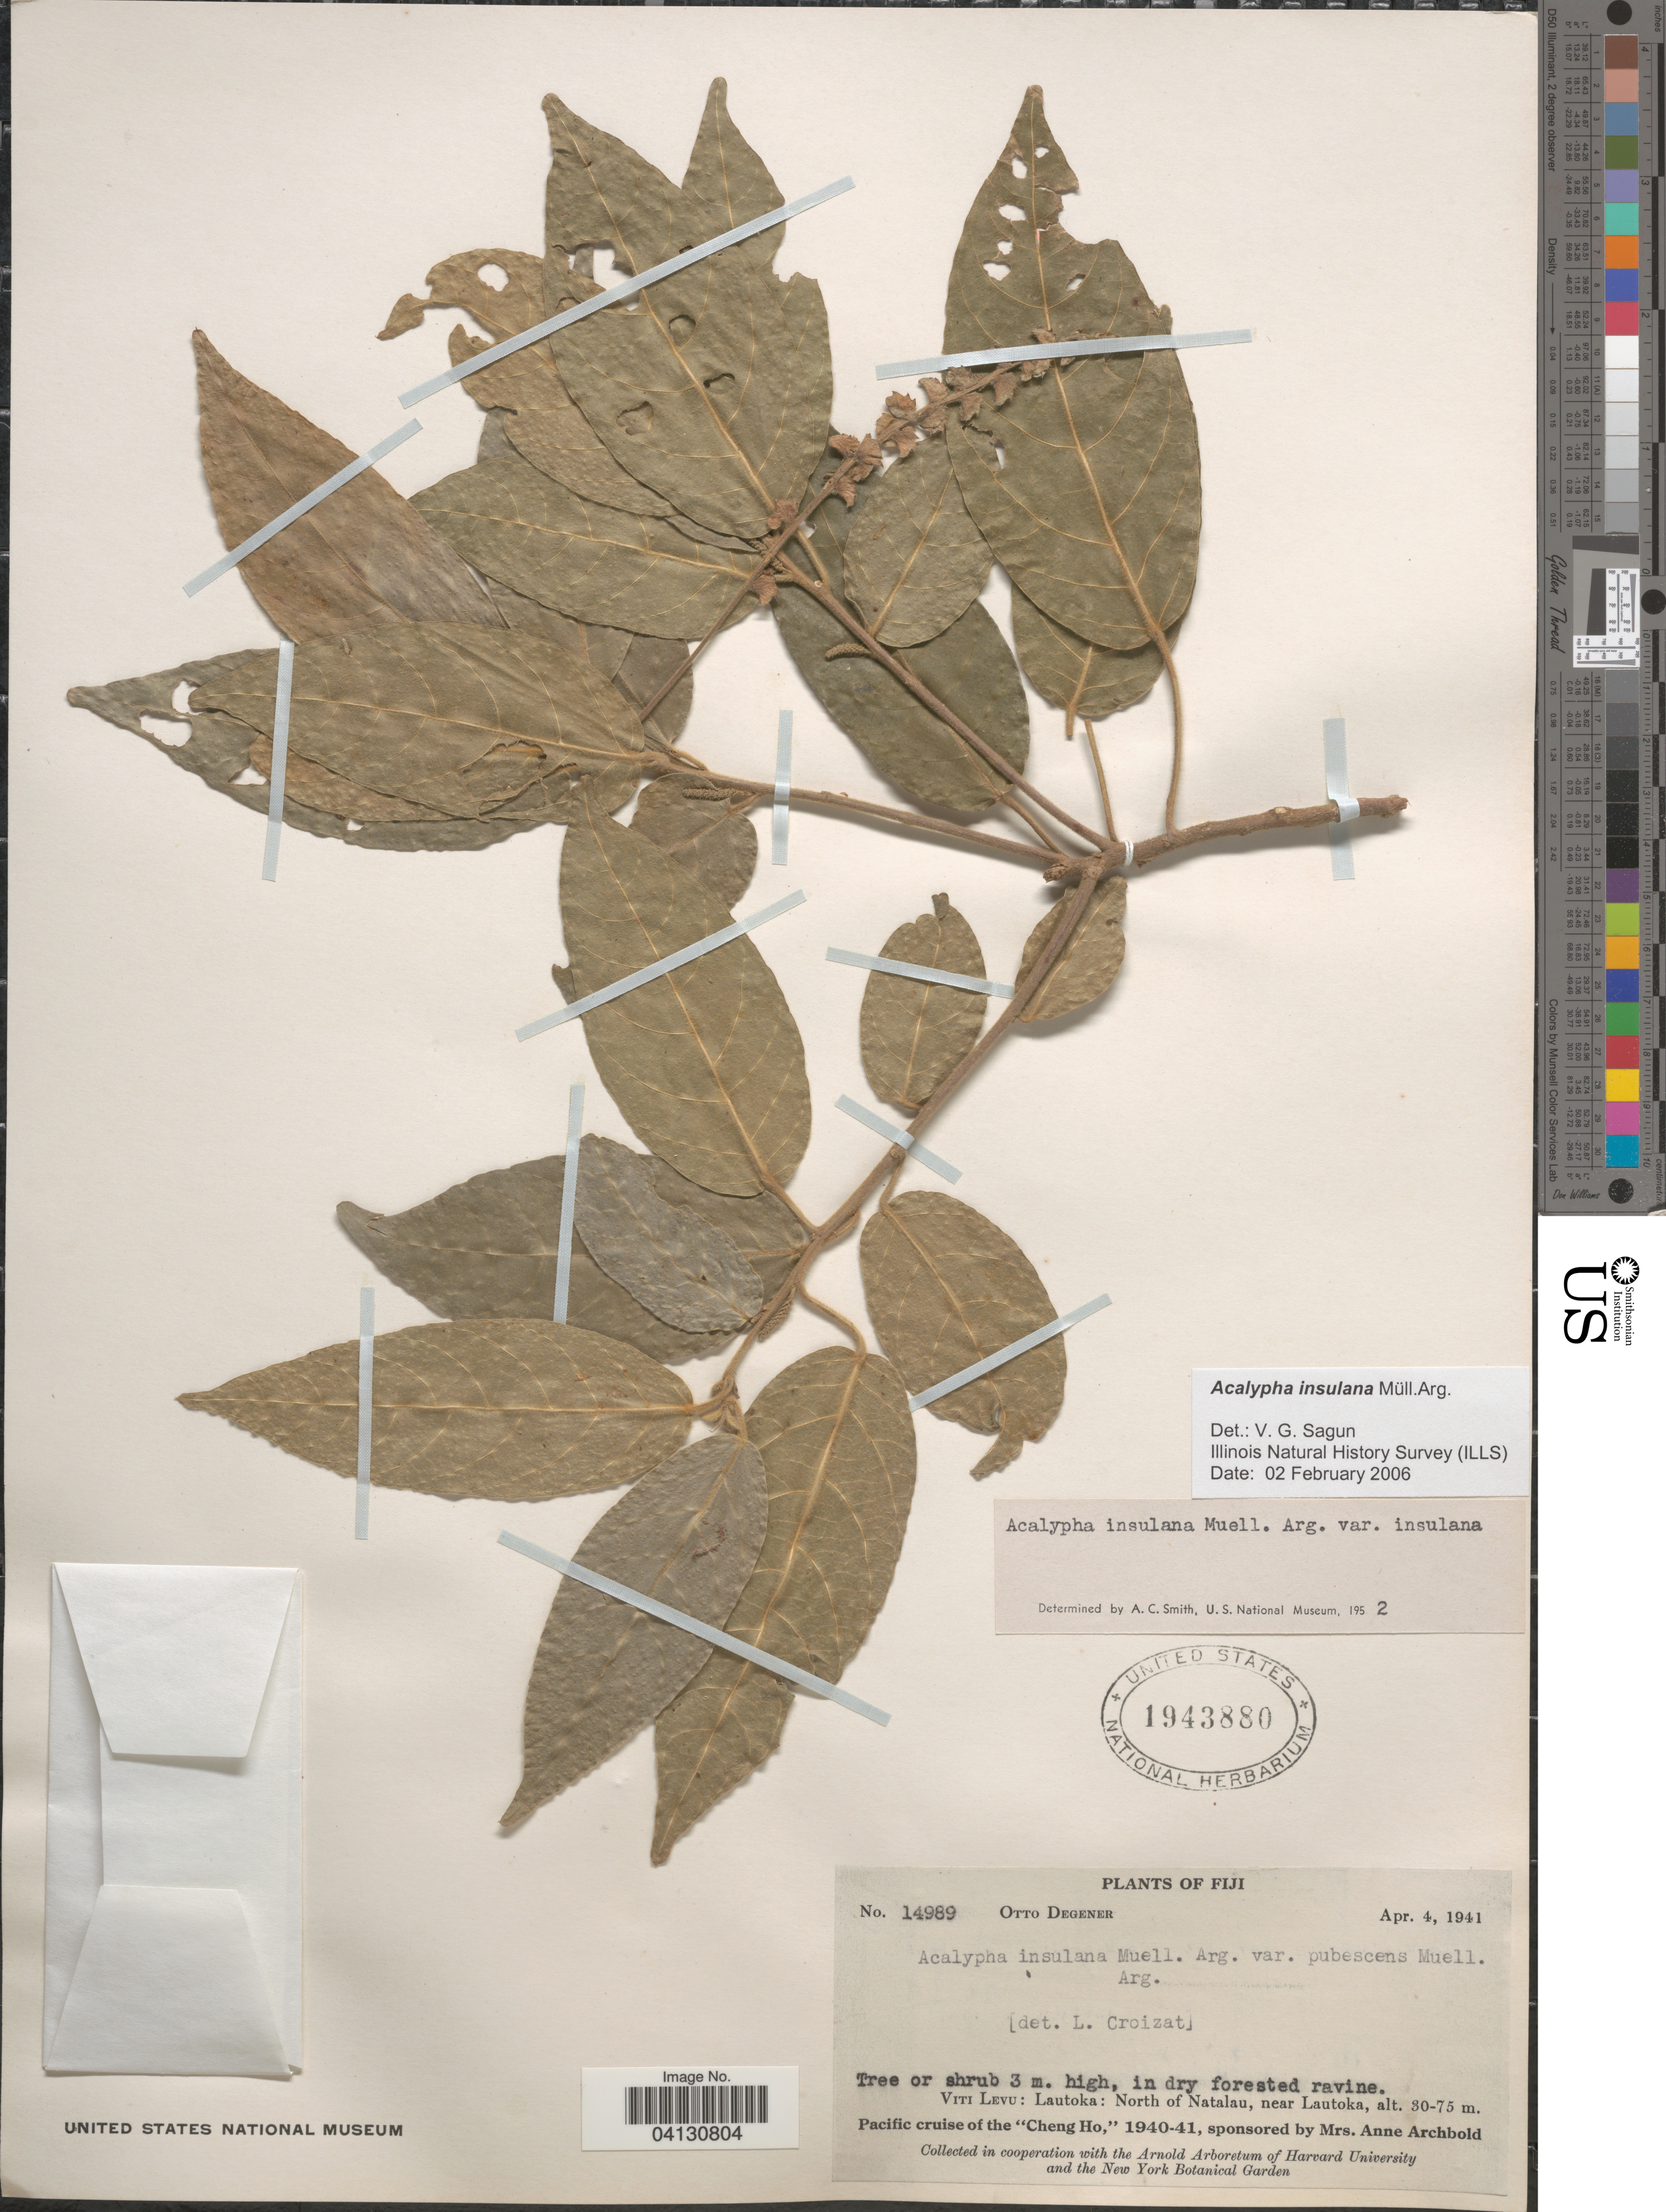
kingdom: Plantae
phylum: Tracheophyta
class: Magnoliopsida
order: Malpighiales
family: Euphorbiaceae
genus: Acalypha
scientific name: Acalypha insulana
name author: Müll. Arg.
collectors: O. Degener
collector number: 14989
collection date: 1941-04-04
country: Fiji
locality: Viti Levu: Lautoka: North of Natalau, near Lautoka. Pacific cruise of the "Cheng Ho," 1940-41.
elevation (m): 30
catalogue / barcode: US 1943880